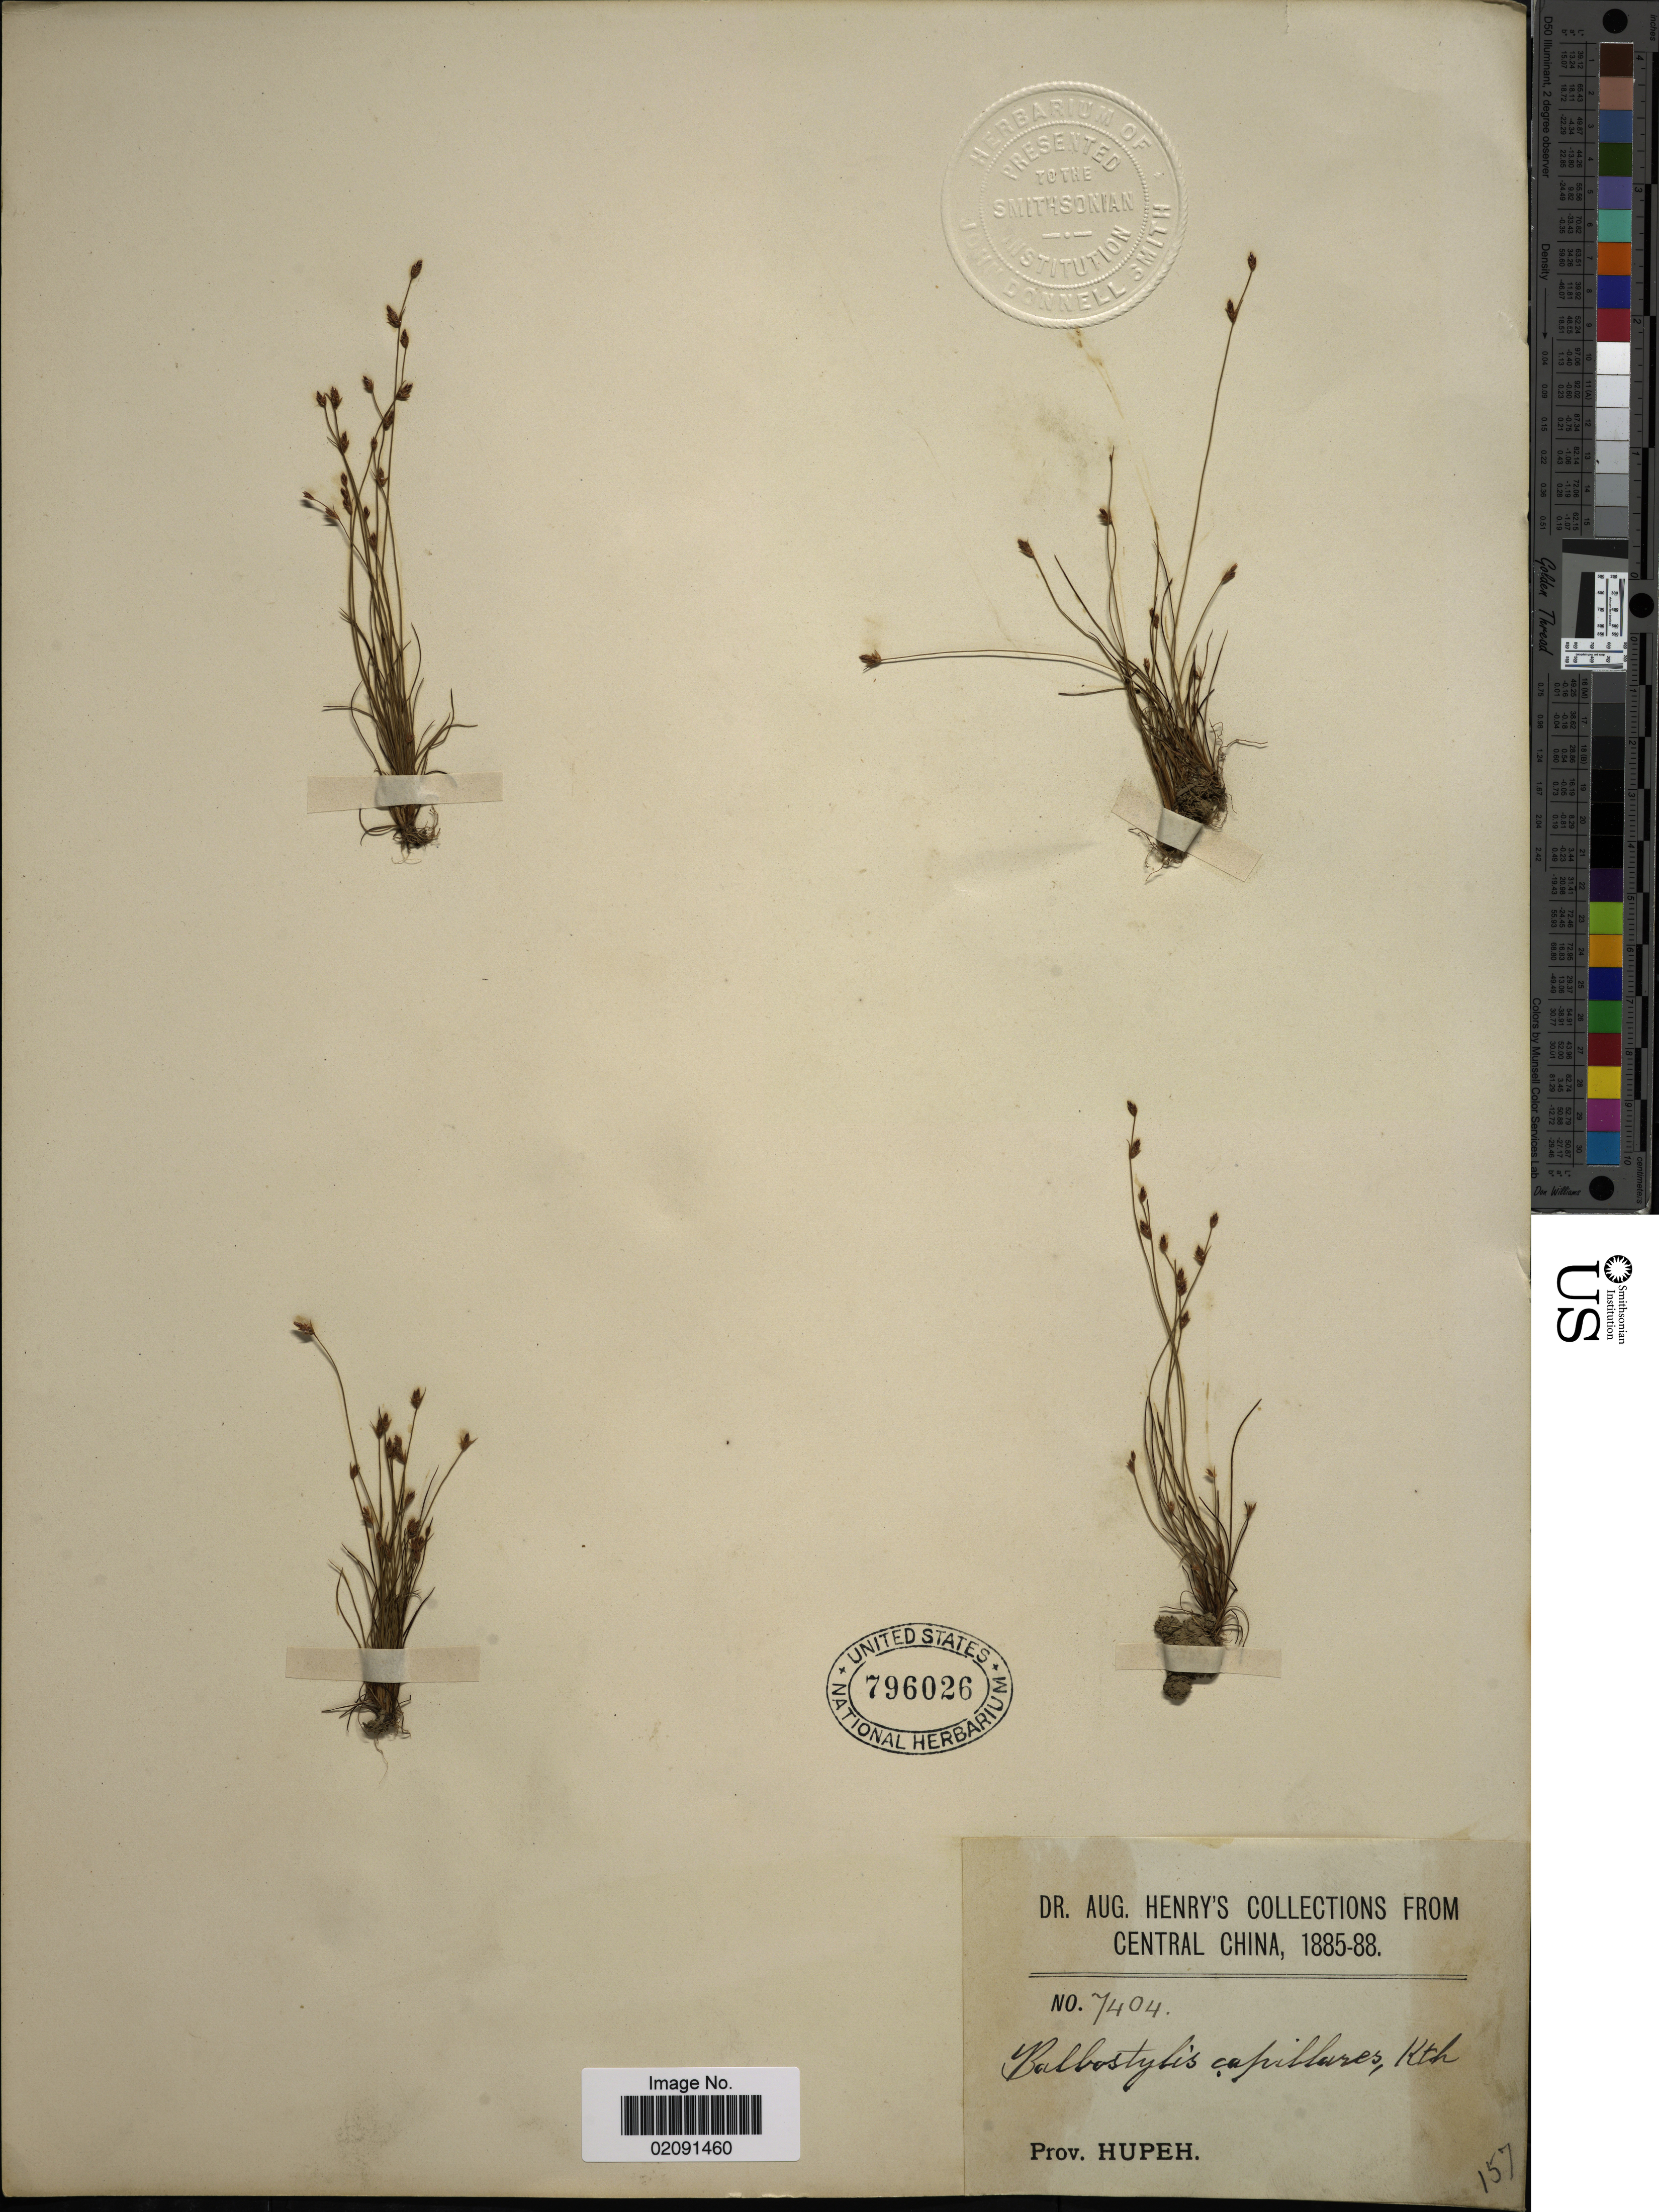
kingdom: Plantae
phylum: Tracheophyta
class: Liliopsida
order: Poales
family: Cyperaceae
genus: Bulbostylis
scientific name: Bulbostylis capillaris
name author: (L.) Kunth ex C.B. Clarke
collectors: A. Henry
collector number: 7404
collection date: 1885/1888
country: China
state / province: Hubei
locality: Prov. Hupeh.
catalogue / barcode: US 796026